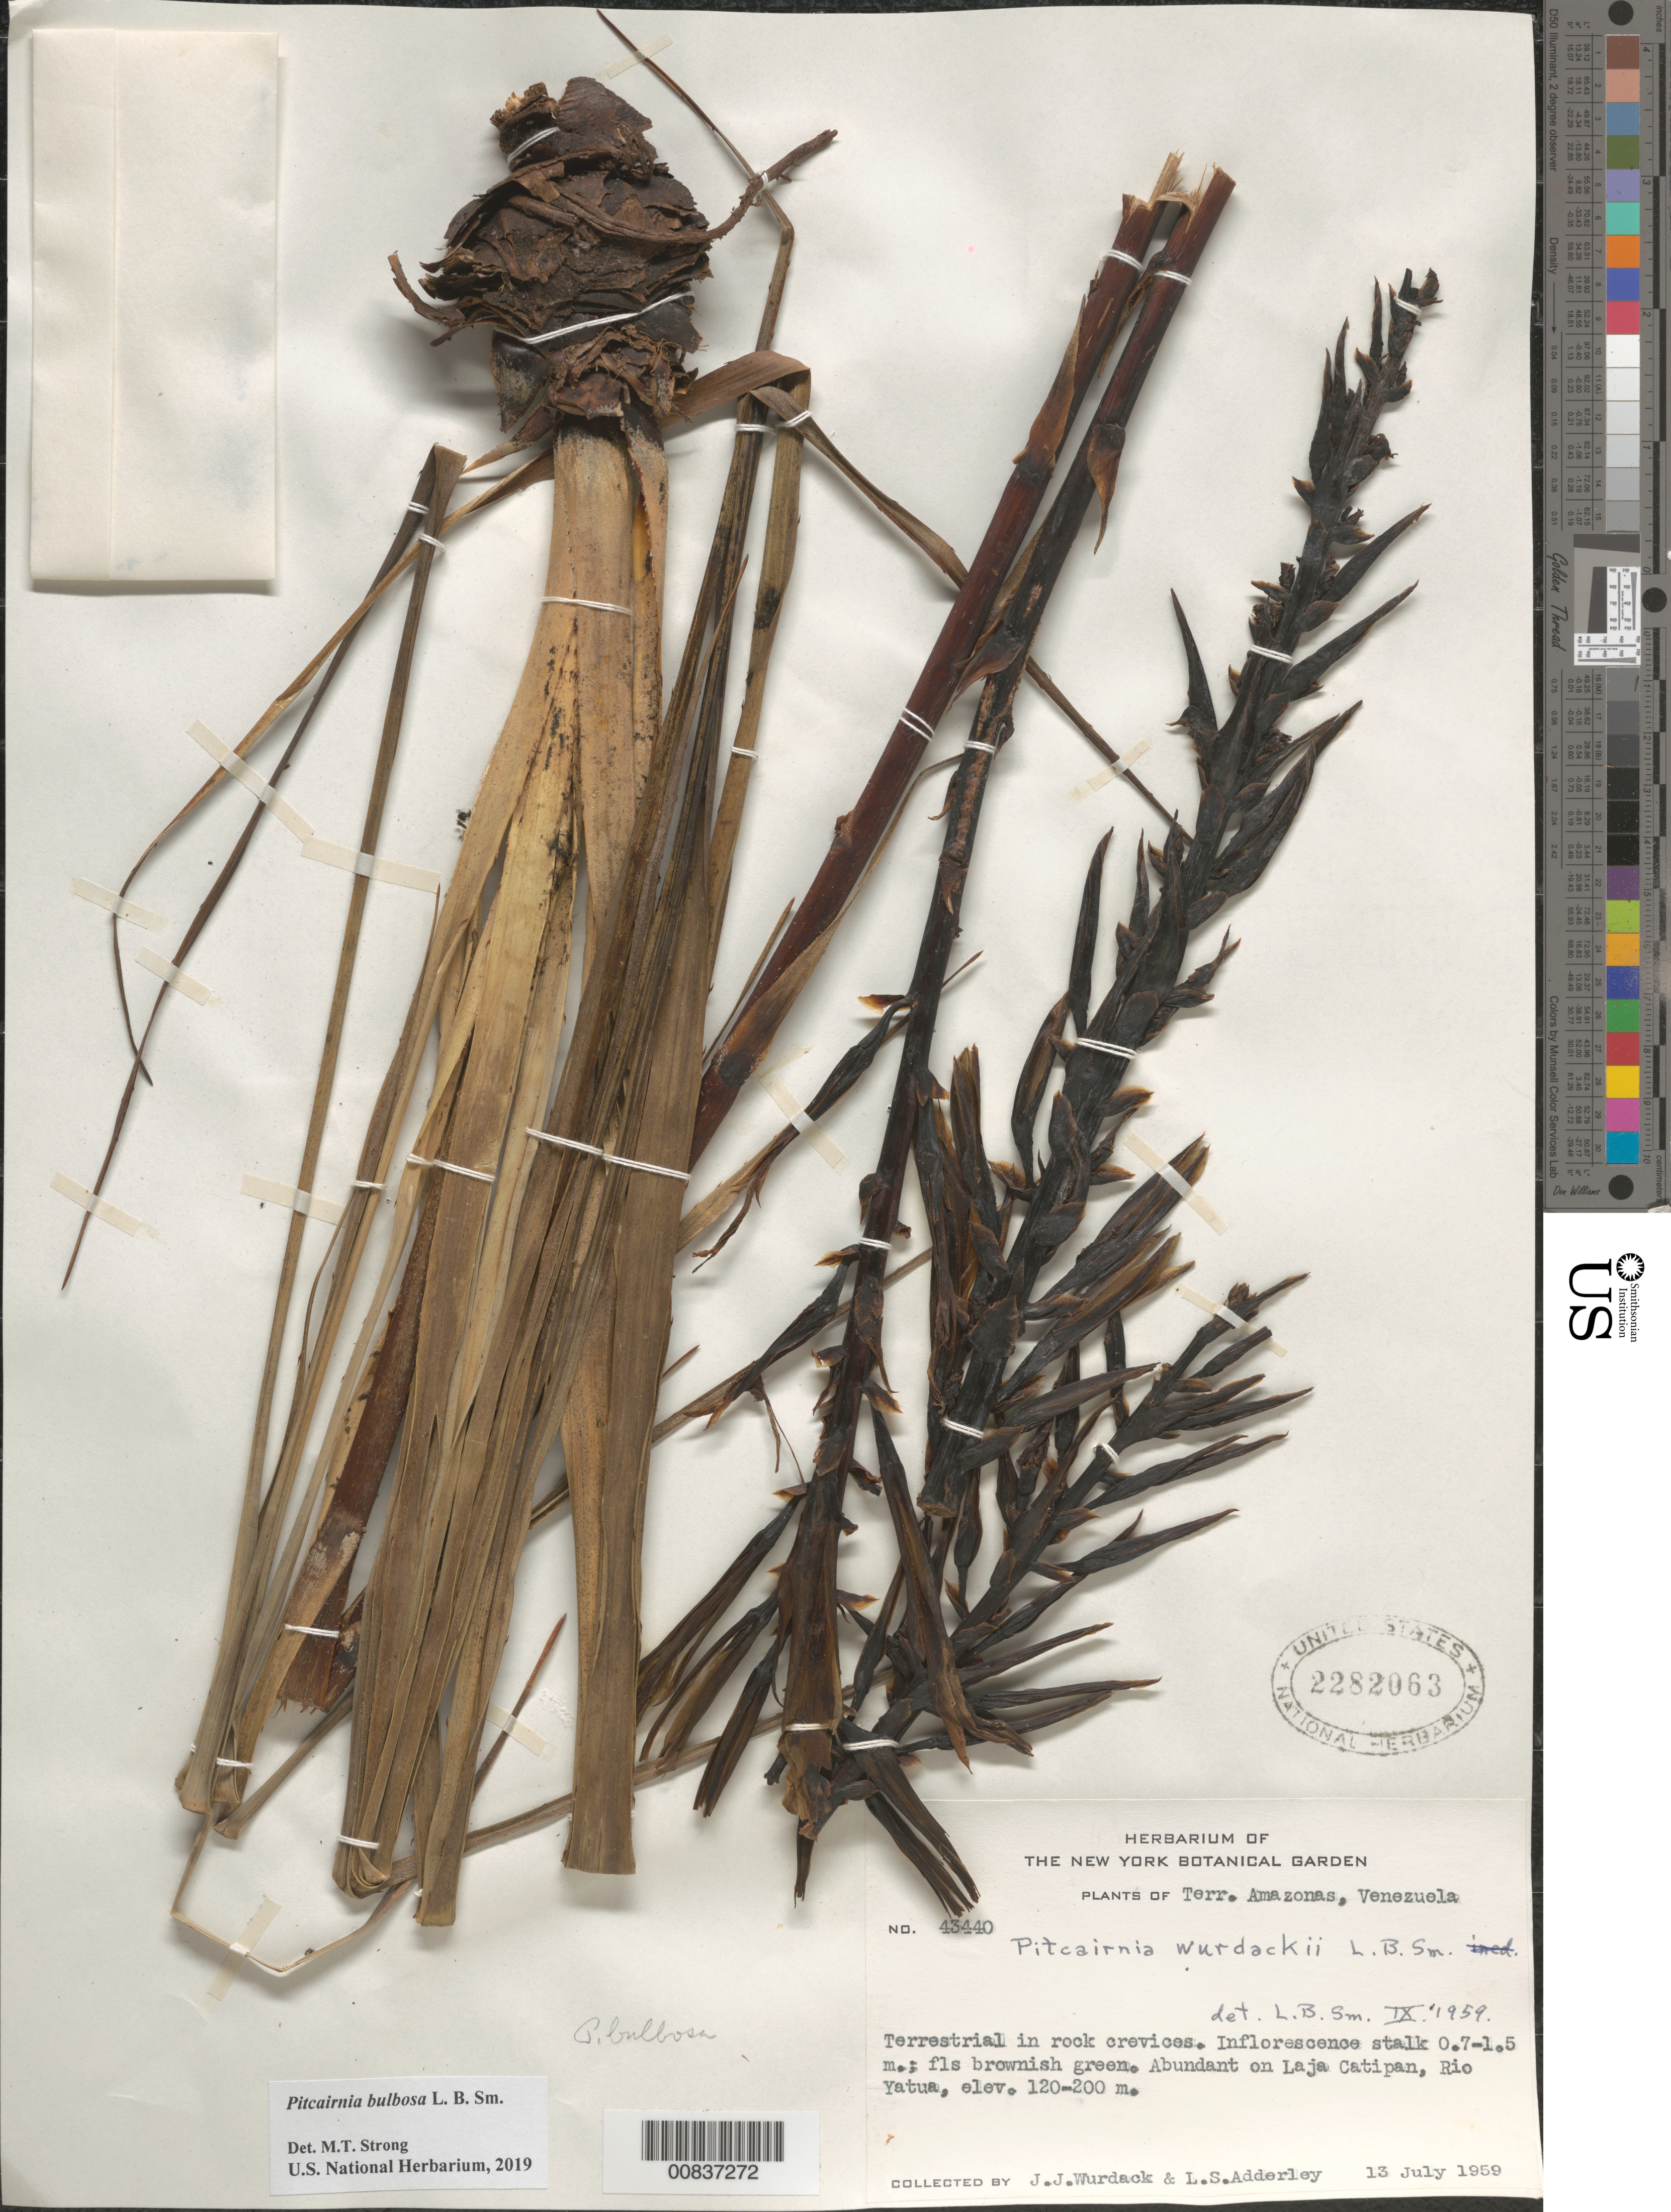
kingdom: Plantae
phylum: Tracheophyta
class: Liliopsida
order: Poales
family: Bromeliaceae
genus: Pitcairnia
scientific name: Pitcairnia bulbosa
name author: L.B. Sm.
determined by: Smith, Lyman B., (US), NMNH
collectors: J. J. Wurdack & L. S. Adderley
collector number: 43440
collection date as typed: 13-Jul-59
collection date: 1959-07-13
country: Venezuela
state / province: Amazonas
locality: Río Yatua, between mouth and Laja Catipan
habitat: Rock crevices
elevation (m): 120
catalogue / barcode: US 2282063